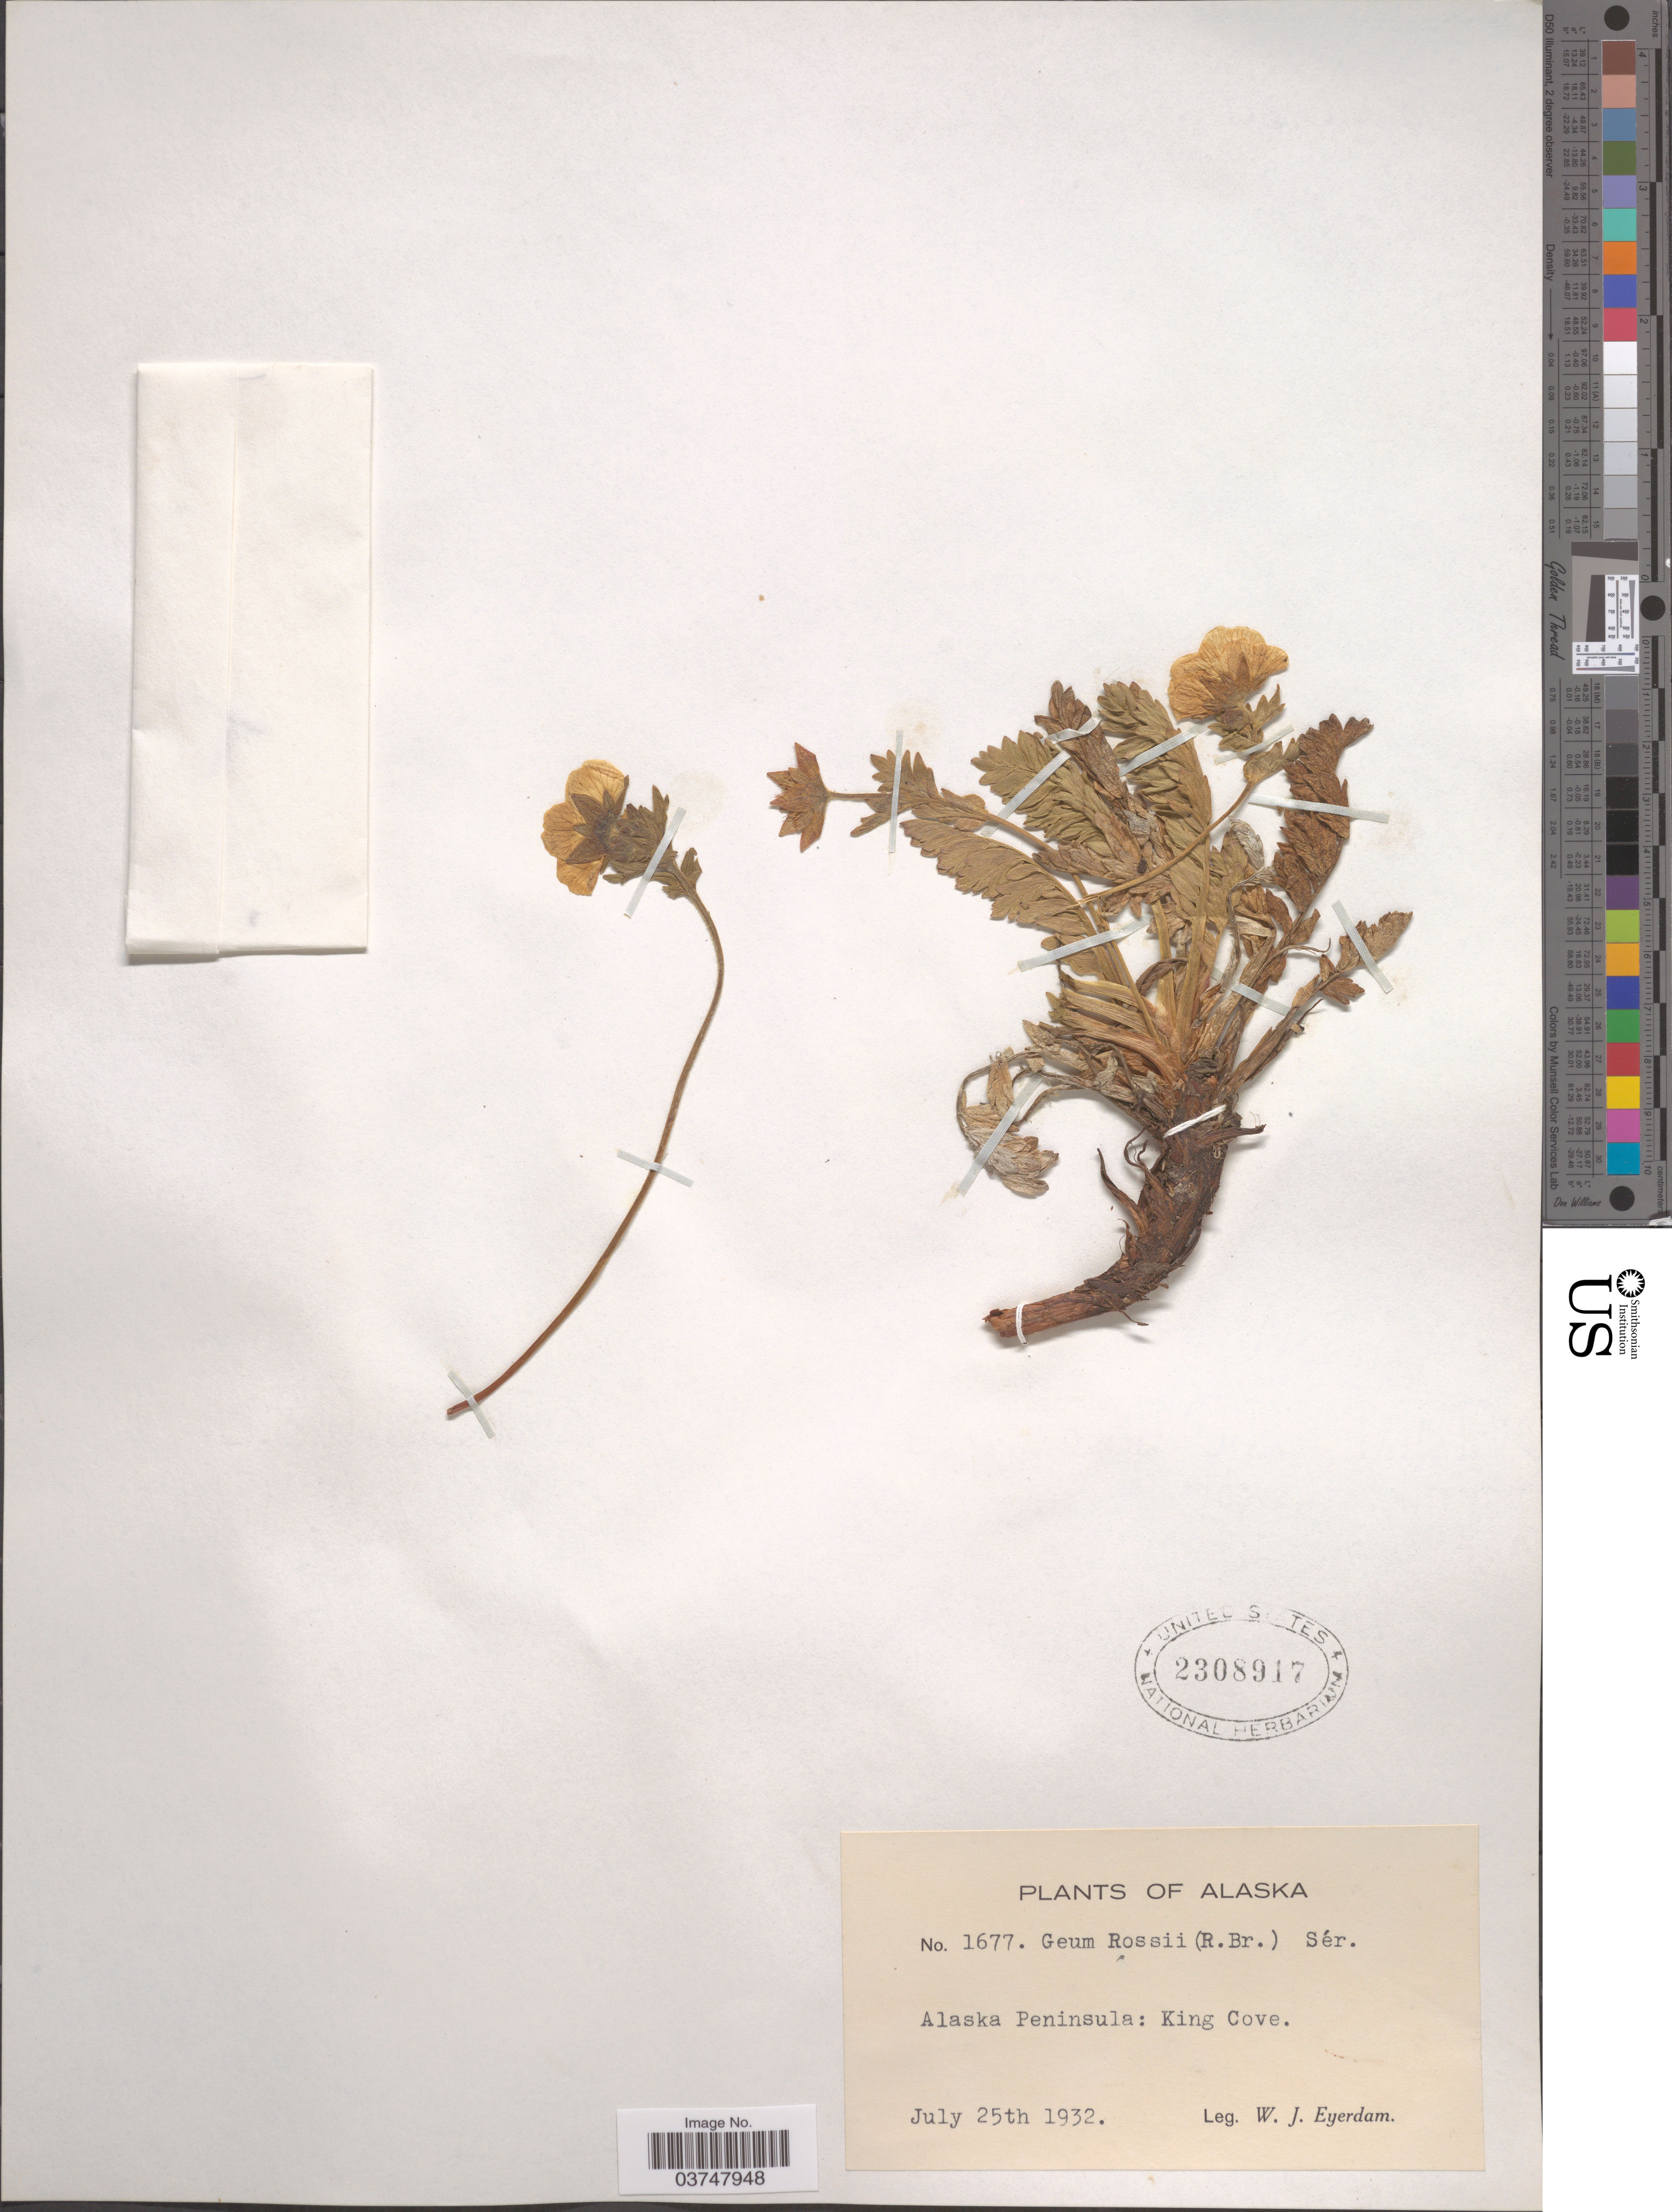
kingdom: Plantae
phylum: Tracheophyta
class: Magnoliopsida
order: Rosales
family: Rosaceae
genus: Geum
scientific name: Geum rossii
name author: (R. Br.) Ser.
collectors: W. J. Eyerdam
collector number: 1677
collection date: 1932-07-25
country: United States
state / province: Alaska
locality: Alaska Peninsula: King Cove.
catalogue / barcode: US 2308917